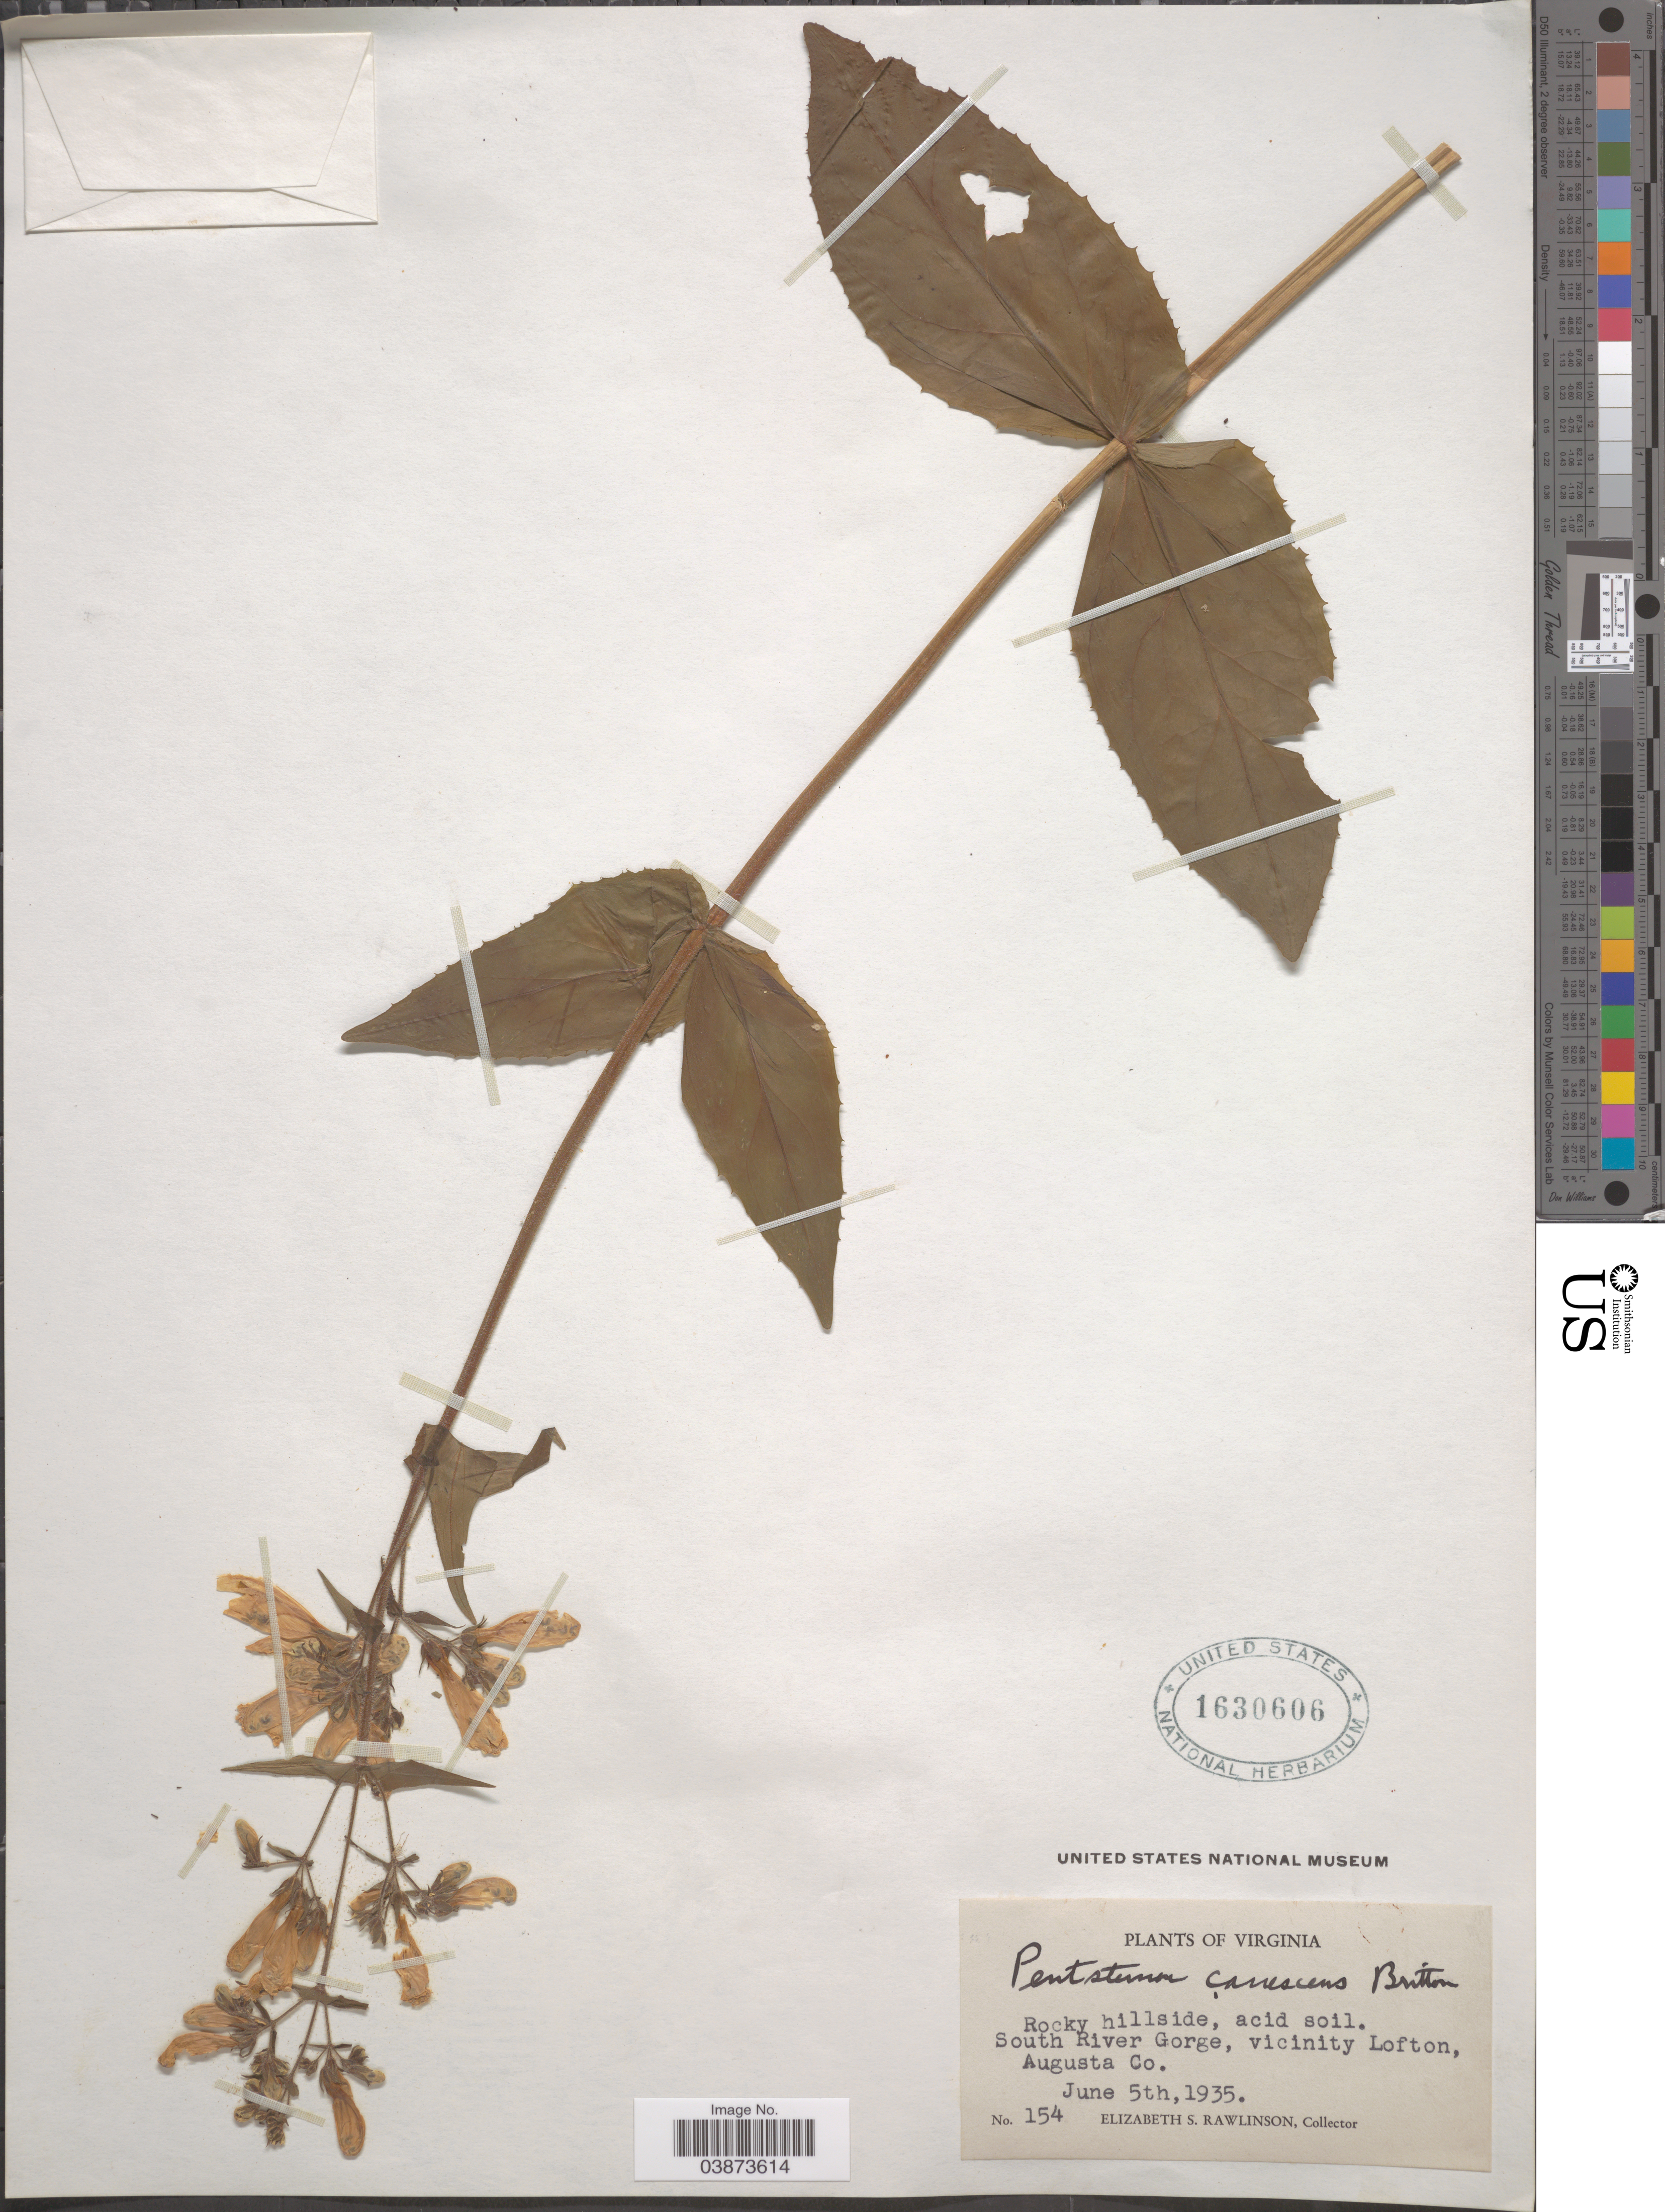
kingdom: Plantae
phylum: Tracheophyta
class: Magnoliopsida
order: Lamiales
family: Plantaginaceae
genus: Penstemon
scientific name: Penstemon canescens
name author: L.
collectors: E. S. Rawlinson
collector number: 154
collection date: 1935-06-05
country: United States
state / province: Virginia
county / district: Augusta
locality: Rocky hillside, acid soil. South River Gorge, vicinity Lofton, Augusta Co.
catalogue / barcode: US 1630606